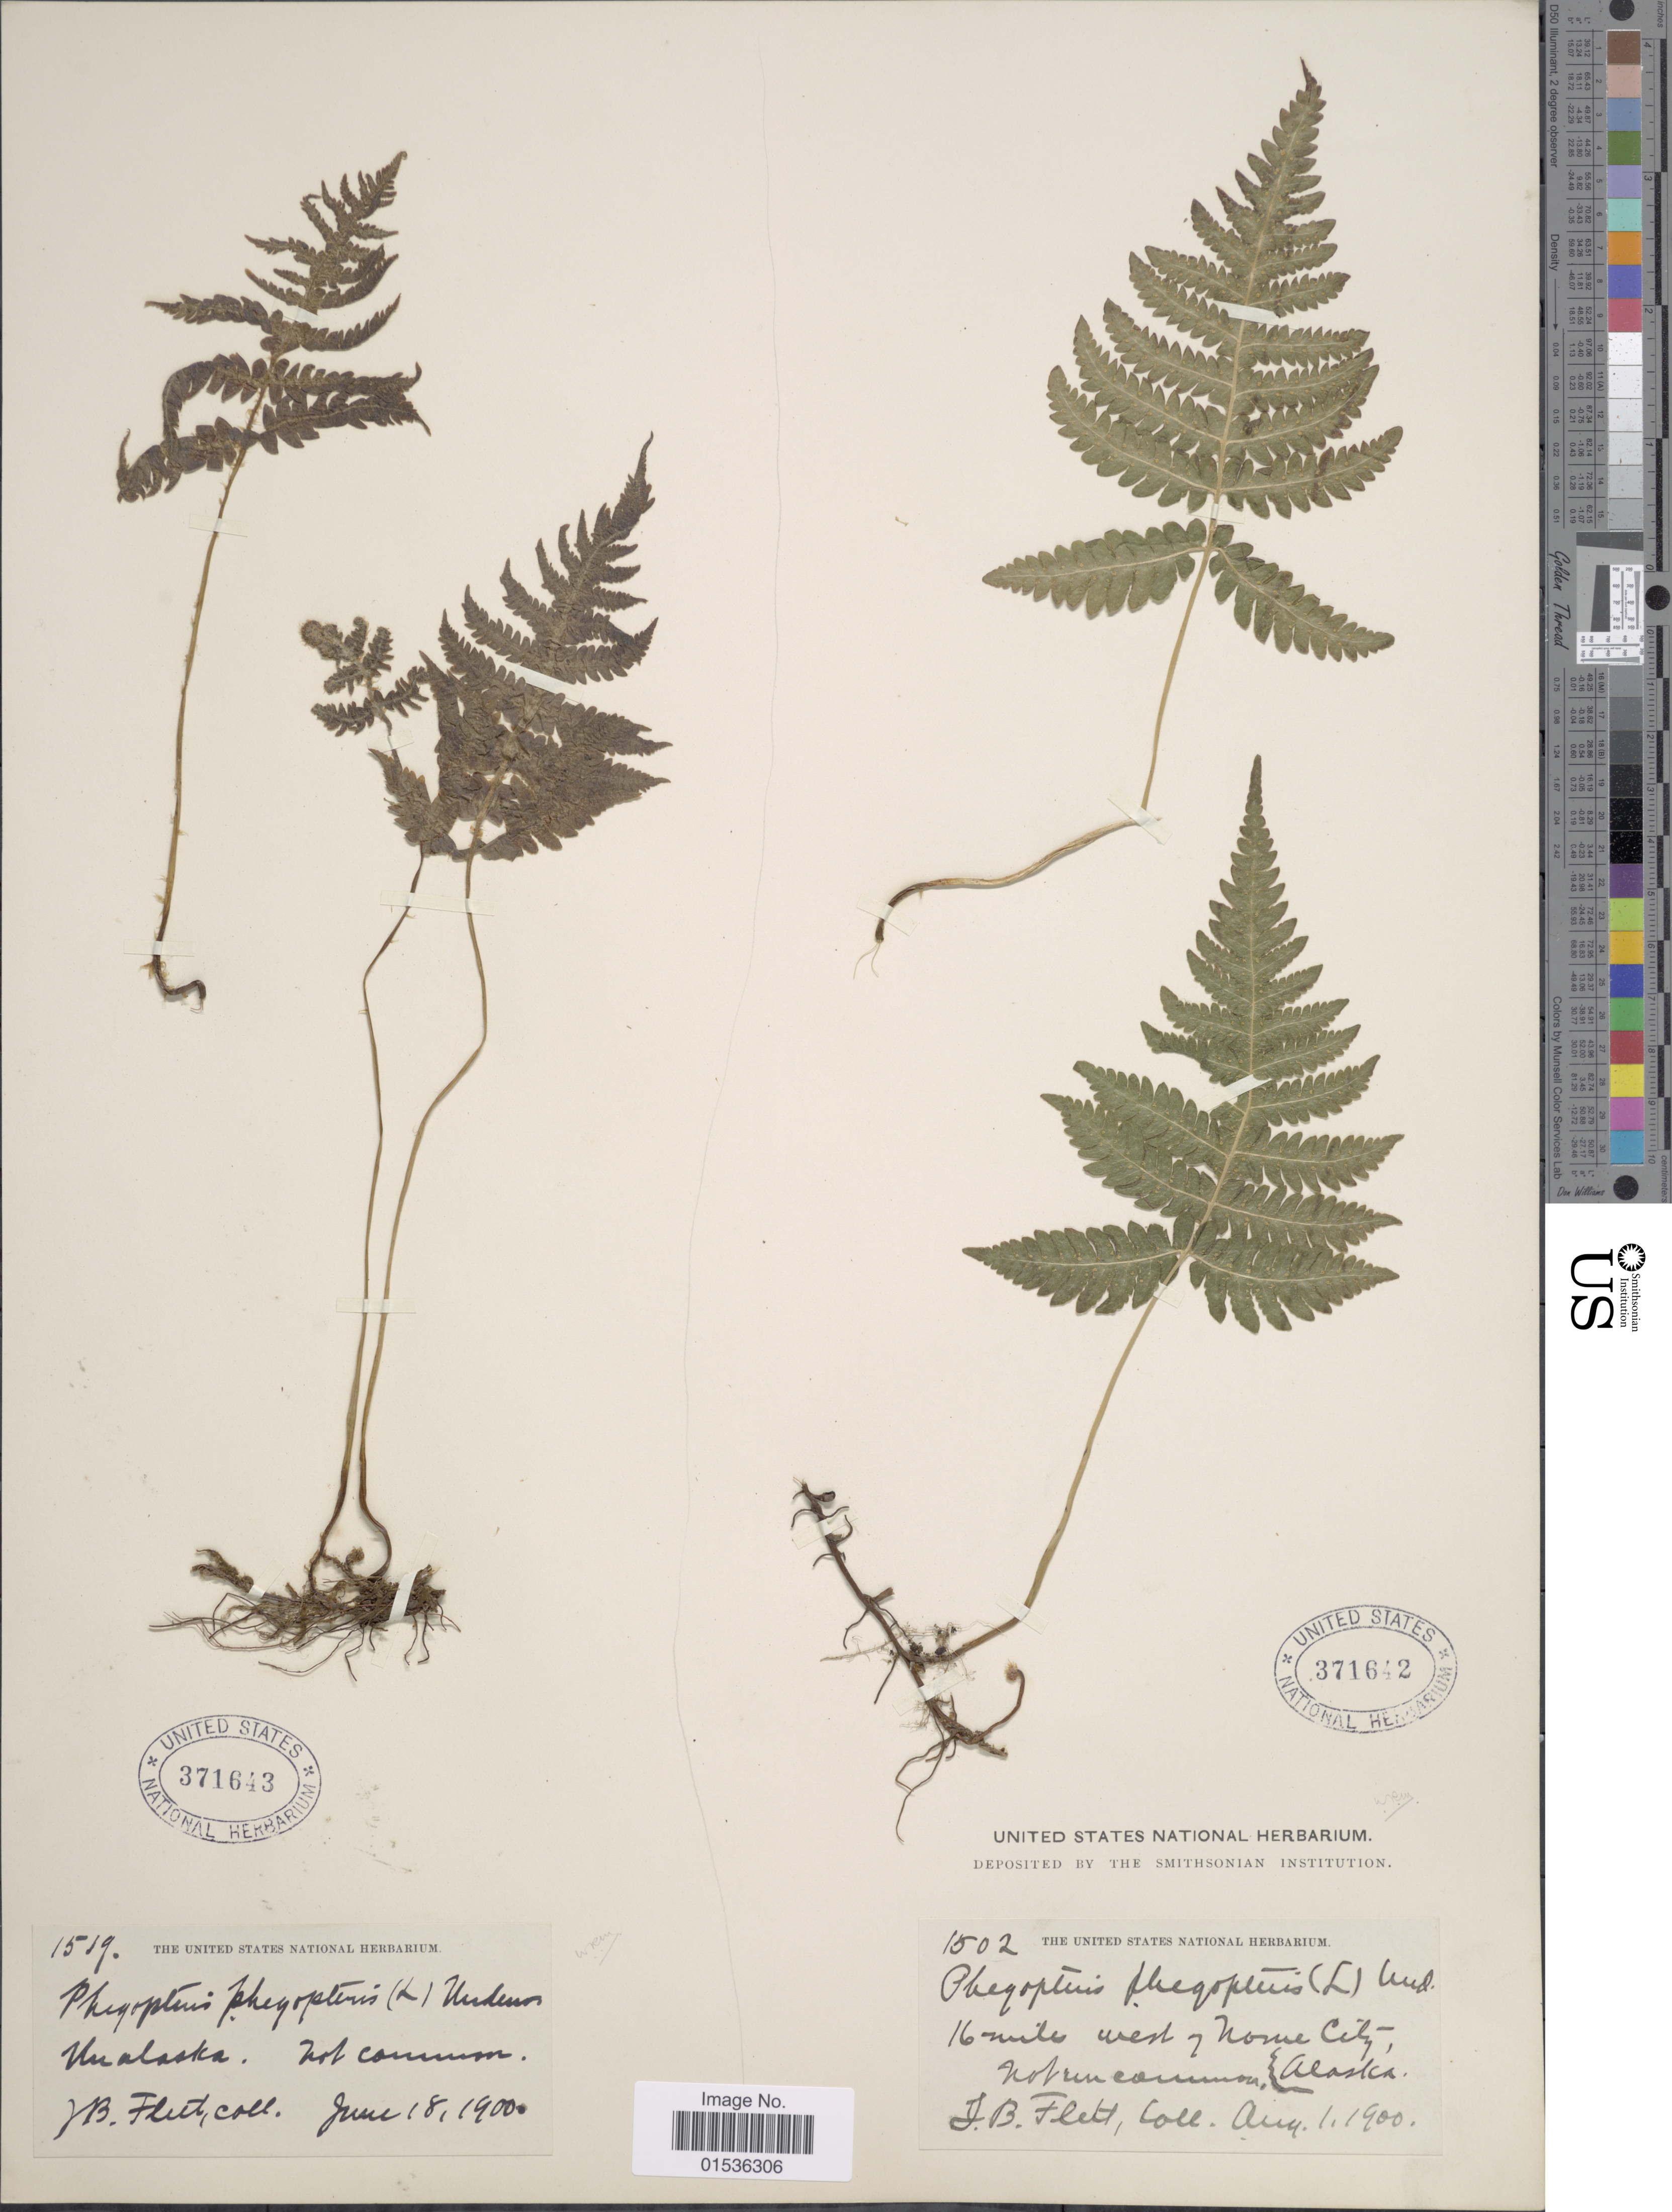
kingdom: Plantae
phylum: Tracheophyta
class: Polypodiopsida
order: Polypodiales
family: Thelypteridaceae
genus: Phegopteris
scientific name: Phegopteris connectilis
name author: (Michx.) Watt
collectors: J. Flett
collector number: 1502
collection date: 1900-08-01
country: United States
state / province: Alaska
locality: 16 miles west of Nome City, Alaska.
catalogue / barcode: US 371642